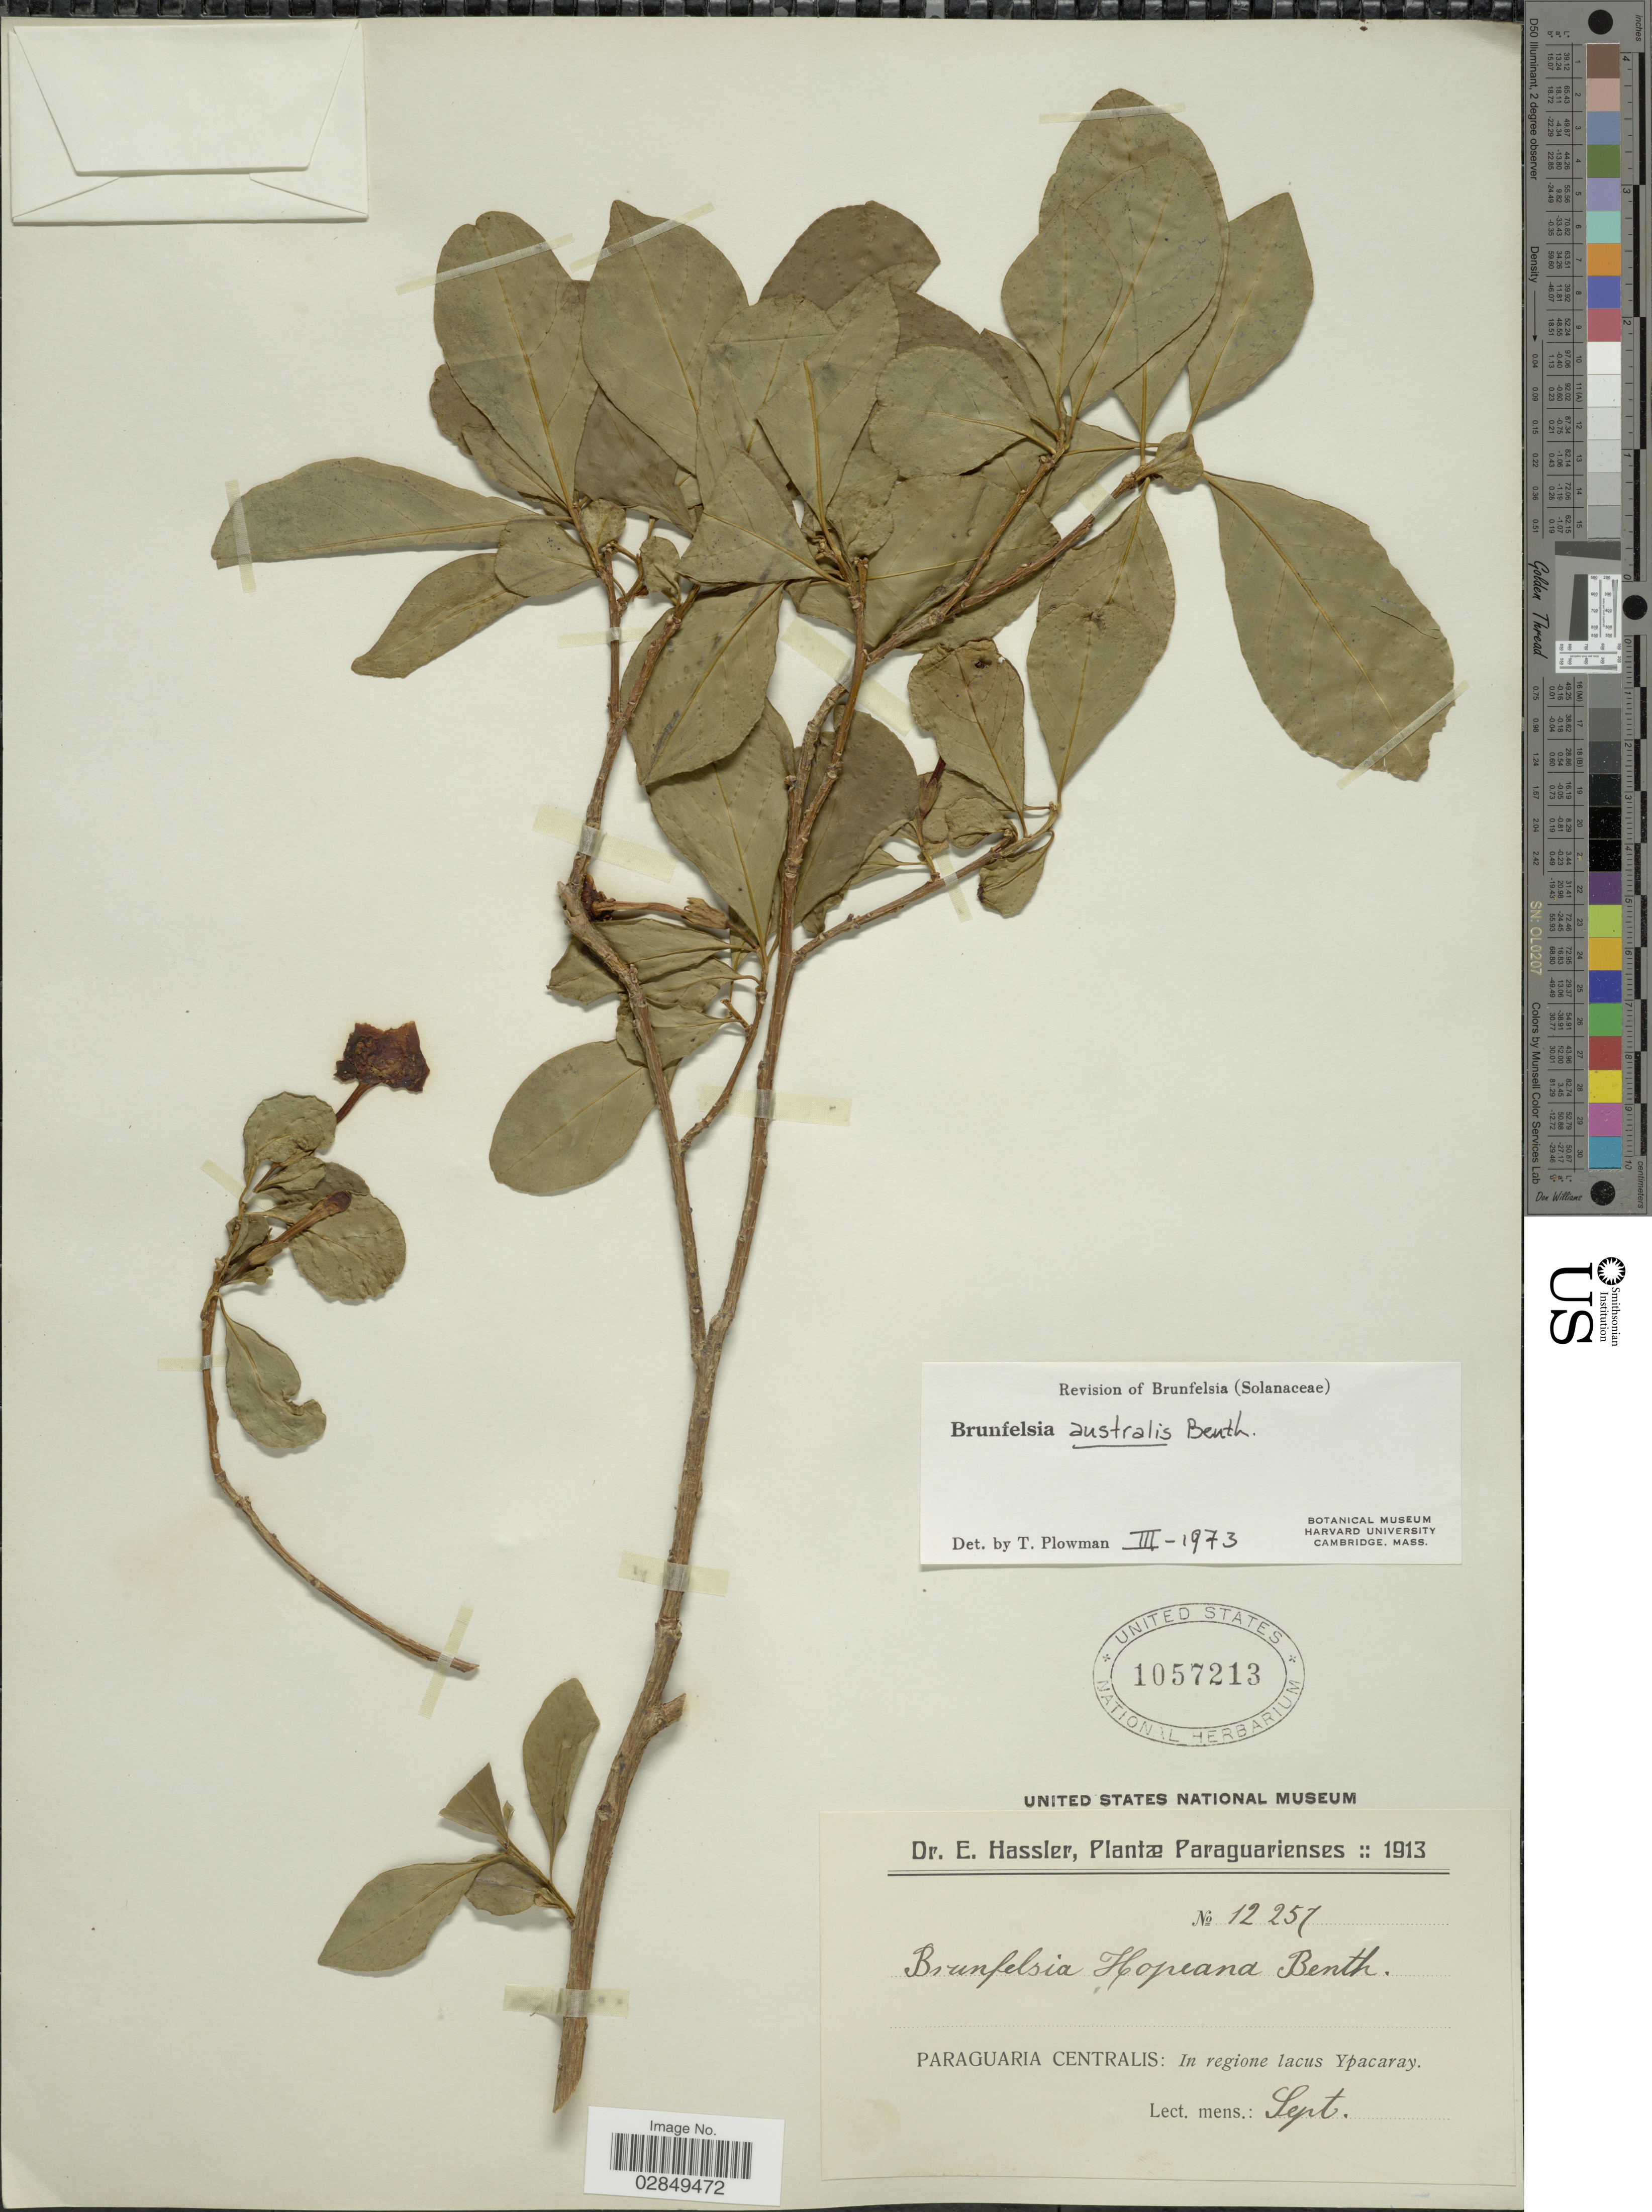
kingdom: Plantae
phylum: Tracheophyta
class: Magnoliopsida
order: Solanales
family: Solanaceae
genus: Brunfelsia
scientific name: Brunfelsia australis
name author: Benth.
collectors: E. Hassler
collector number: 12257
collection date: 1913-09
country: Paraguay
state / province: Central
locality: In regione lacus Ypacaray.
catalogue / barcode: US 1057213